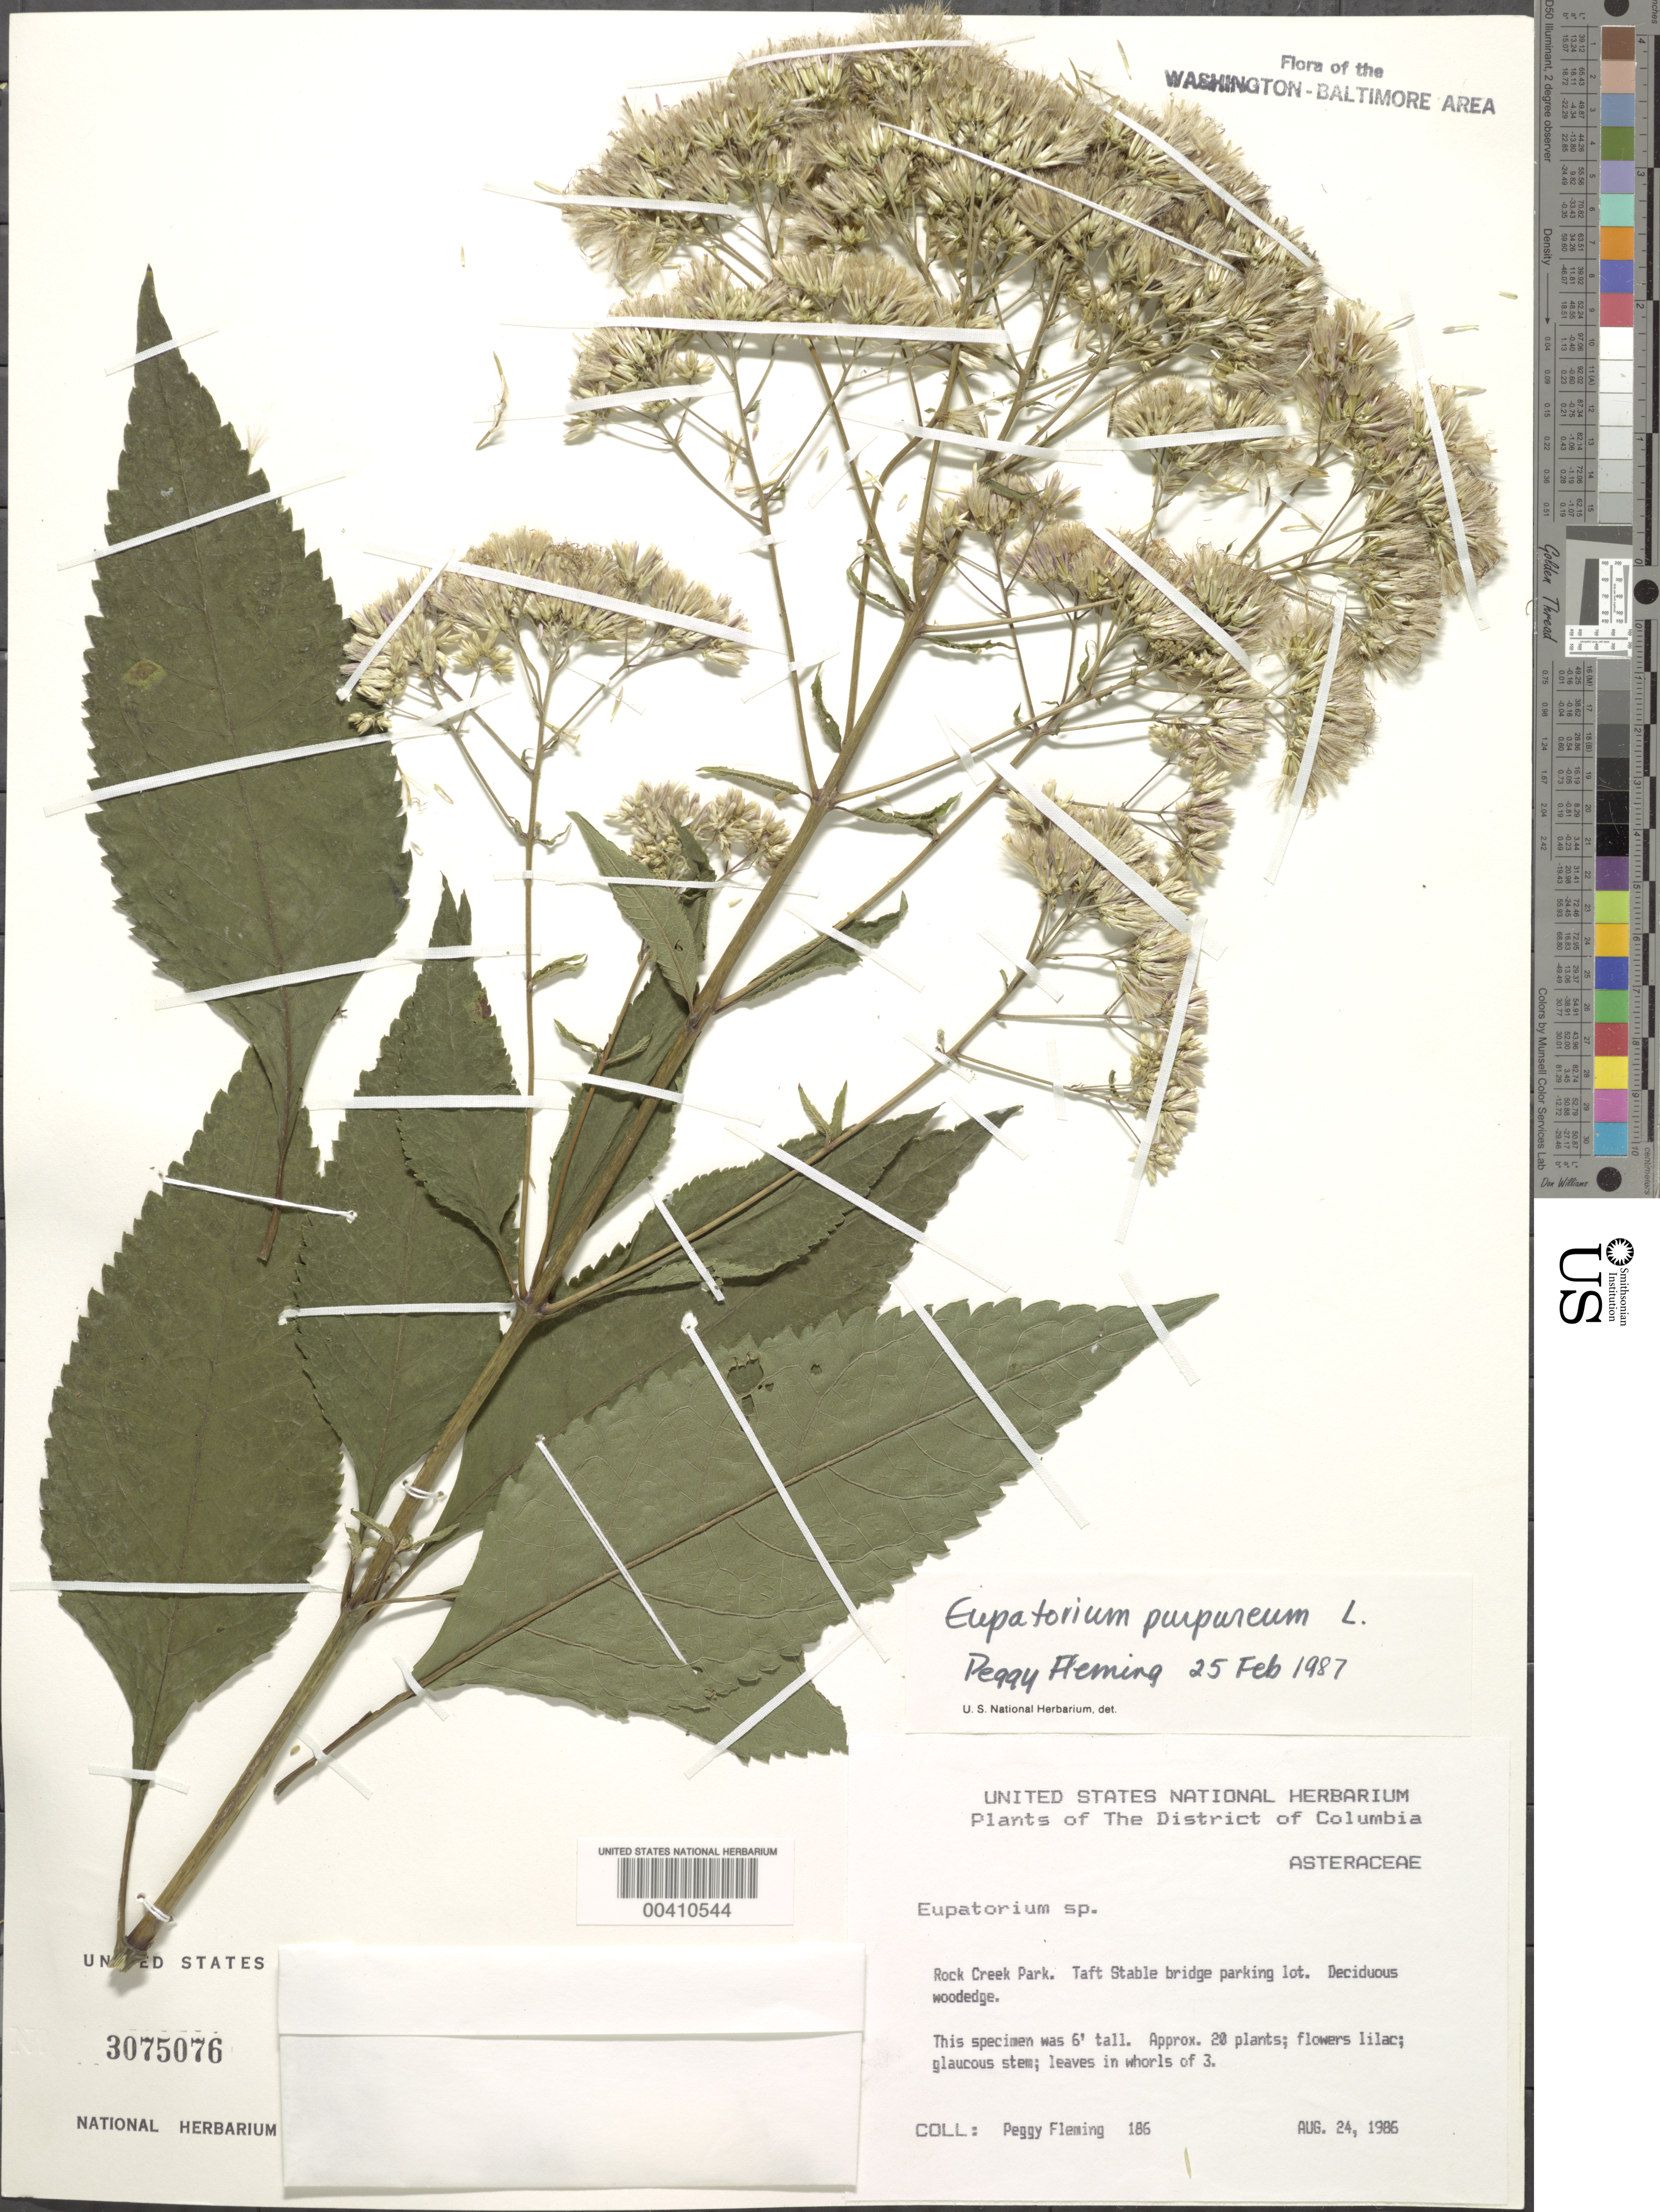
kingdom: Plantae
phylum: Tracheophyta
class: Magnoliopsida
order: Asterales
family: Asteraceae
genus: Eupatorium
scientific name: Eupatorium purpureum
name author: (L.) E.E. Lamont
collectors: P. Fleming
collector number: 186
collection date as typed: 24 Aug 1986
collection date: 1986-08-24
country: United States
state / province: District of Columbia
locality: Rock Creek Park, Taft Stable Bridge parking lot Rock Creek Park & vicinity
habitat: Deciduous woodedge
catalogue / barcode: US 3075076